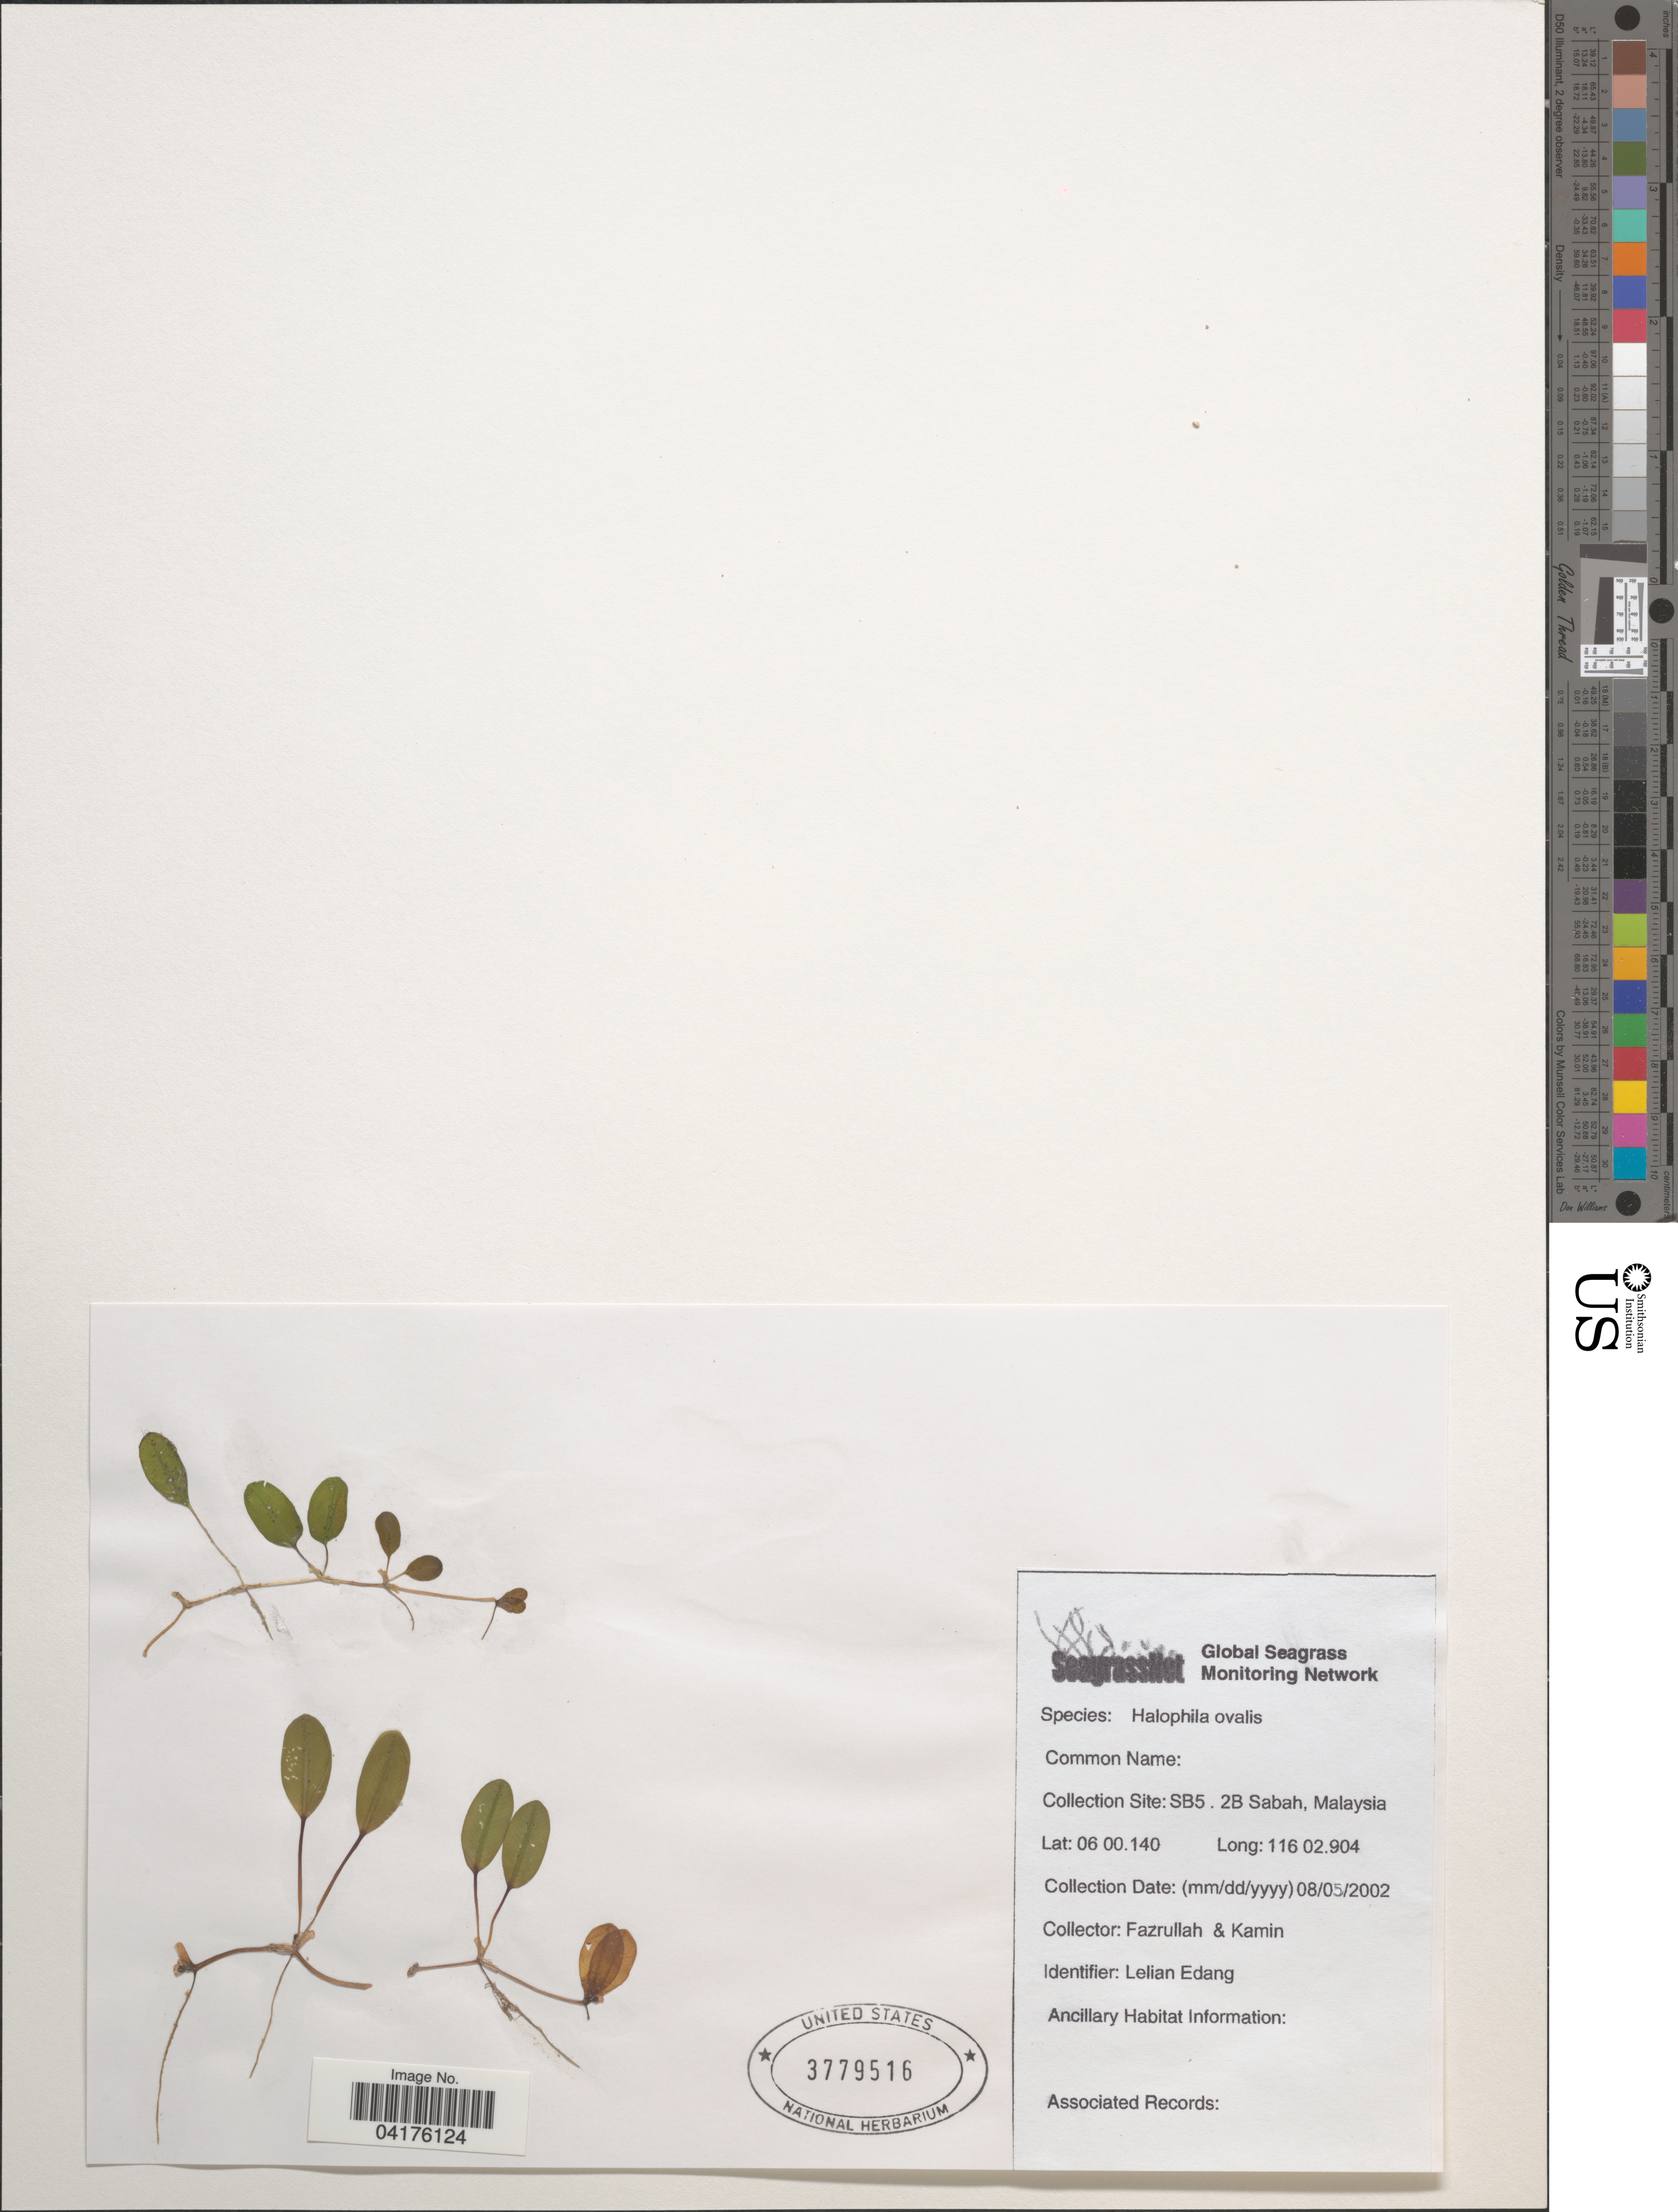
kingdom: Plantae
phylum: Tracheophyta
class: Liliopsida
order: Alismatales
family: Hydrocharitaceae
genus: Halophila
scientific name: Halophila ovalis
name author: (R. Br.) Hook. f.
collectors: Fazrullah & Kamin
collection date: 2002-08-05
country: Malaysia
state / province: Sabah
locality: SB5. 2B Sabah.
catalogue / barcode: US 3779516